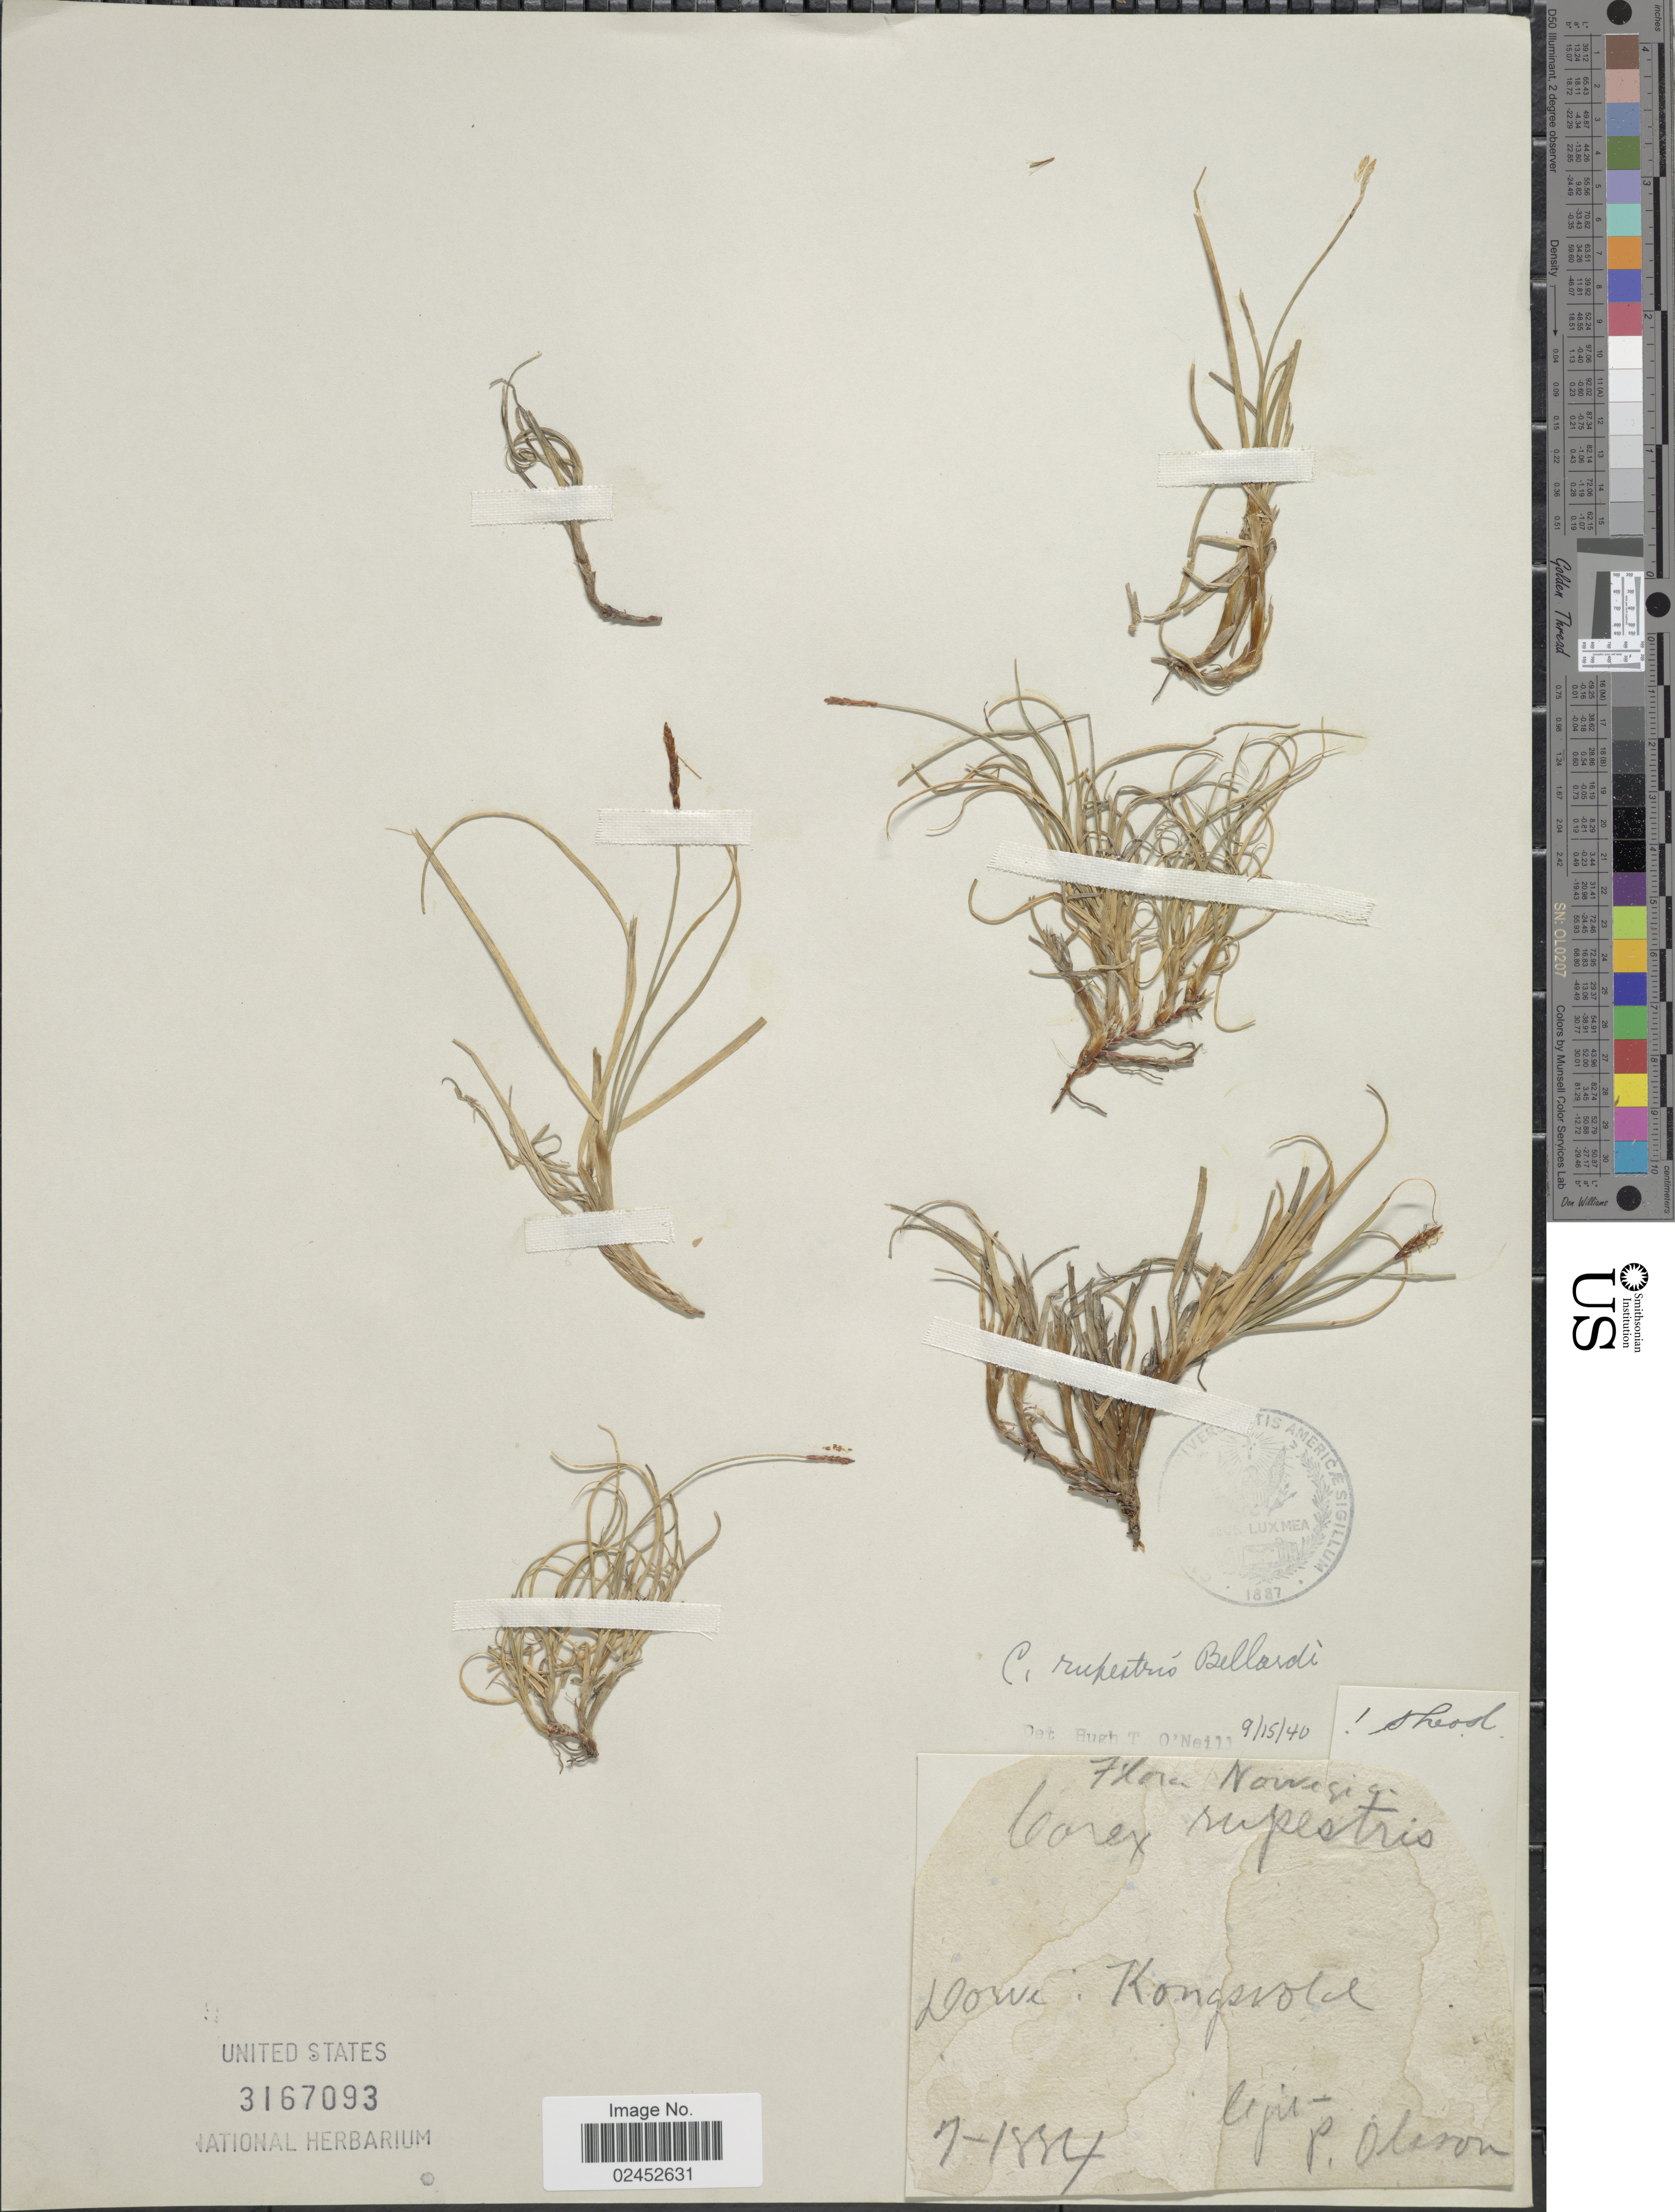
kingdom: Plantae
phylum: Tracheophyta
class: Liliopsida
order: Poales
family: Cyperaceae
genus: Carex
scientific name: Carex rupestris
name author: All.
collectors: P. Olsson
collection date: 1884-07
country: Norway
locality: Dovre: Kongsvold, Norvegia.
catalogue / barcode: US 3167093